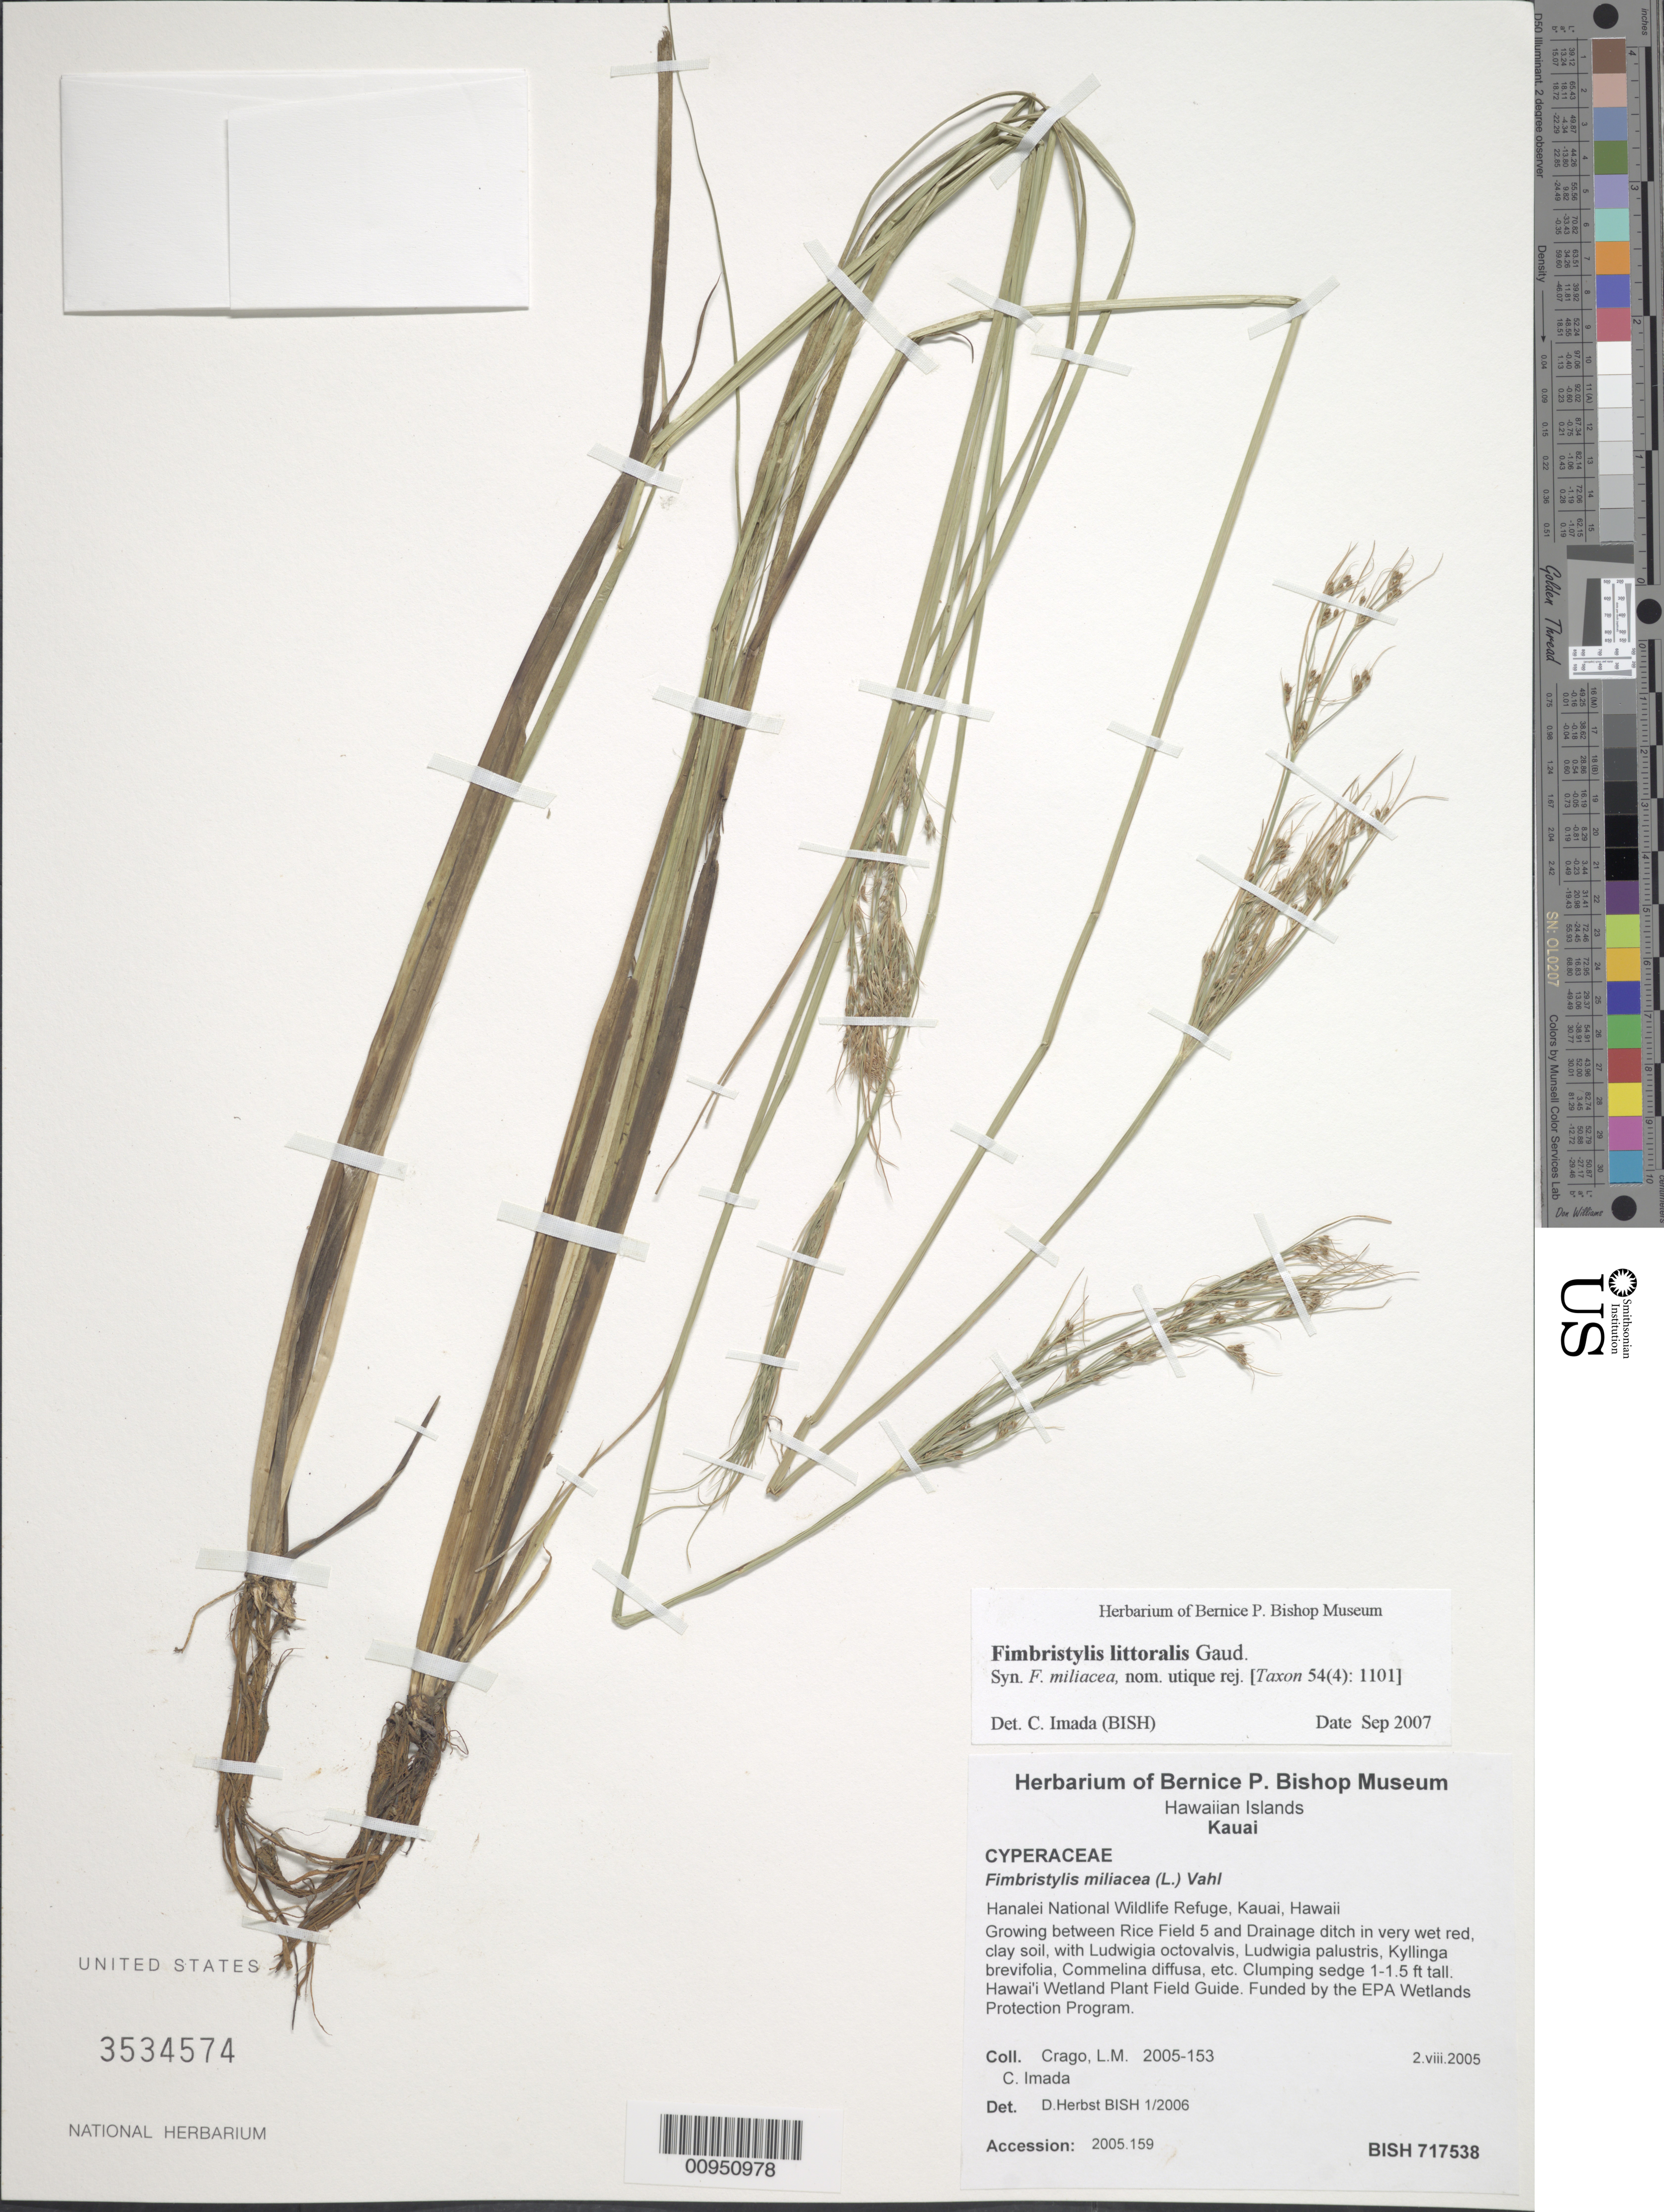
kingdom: Plantae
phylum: Tracheophyta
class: Liliopsida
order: Poales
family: Cyperaceae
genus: Fimbristylis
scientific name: Fimbristylis littoralis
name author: Gaudich.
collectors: L. Crago, C. Imada & B. Zaun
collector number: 2005-153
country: United States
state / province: Hawaii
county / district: Kauai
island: Kaua'i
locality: Hanalei National Wildlife Refuge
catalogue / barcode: US 3534574